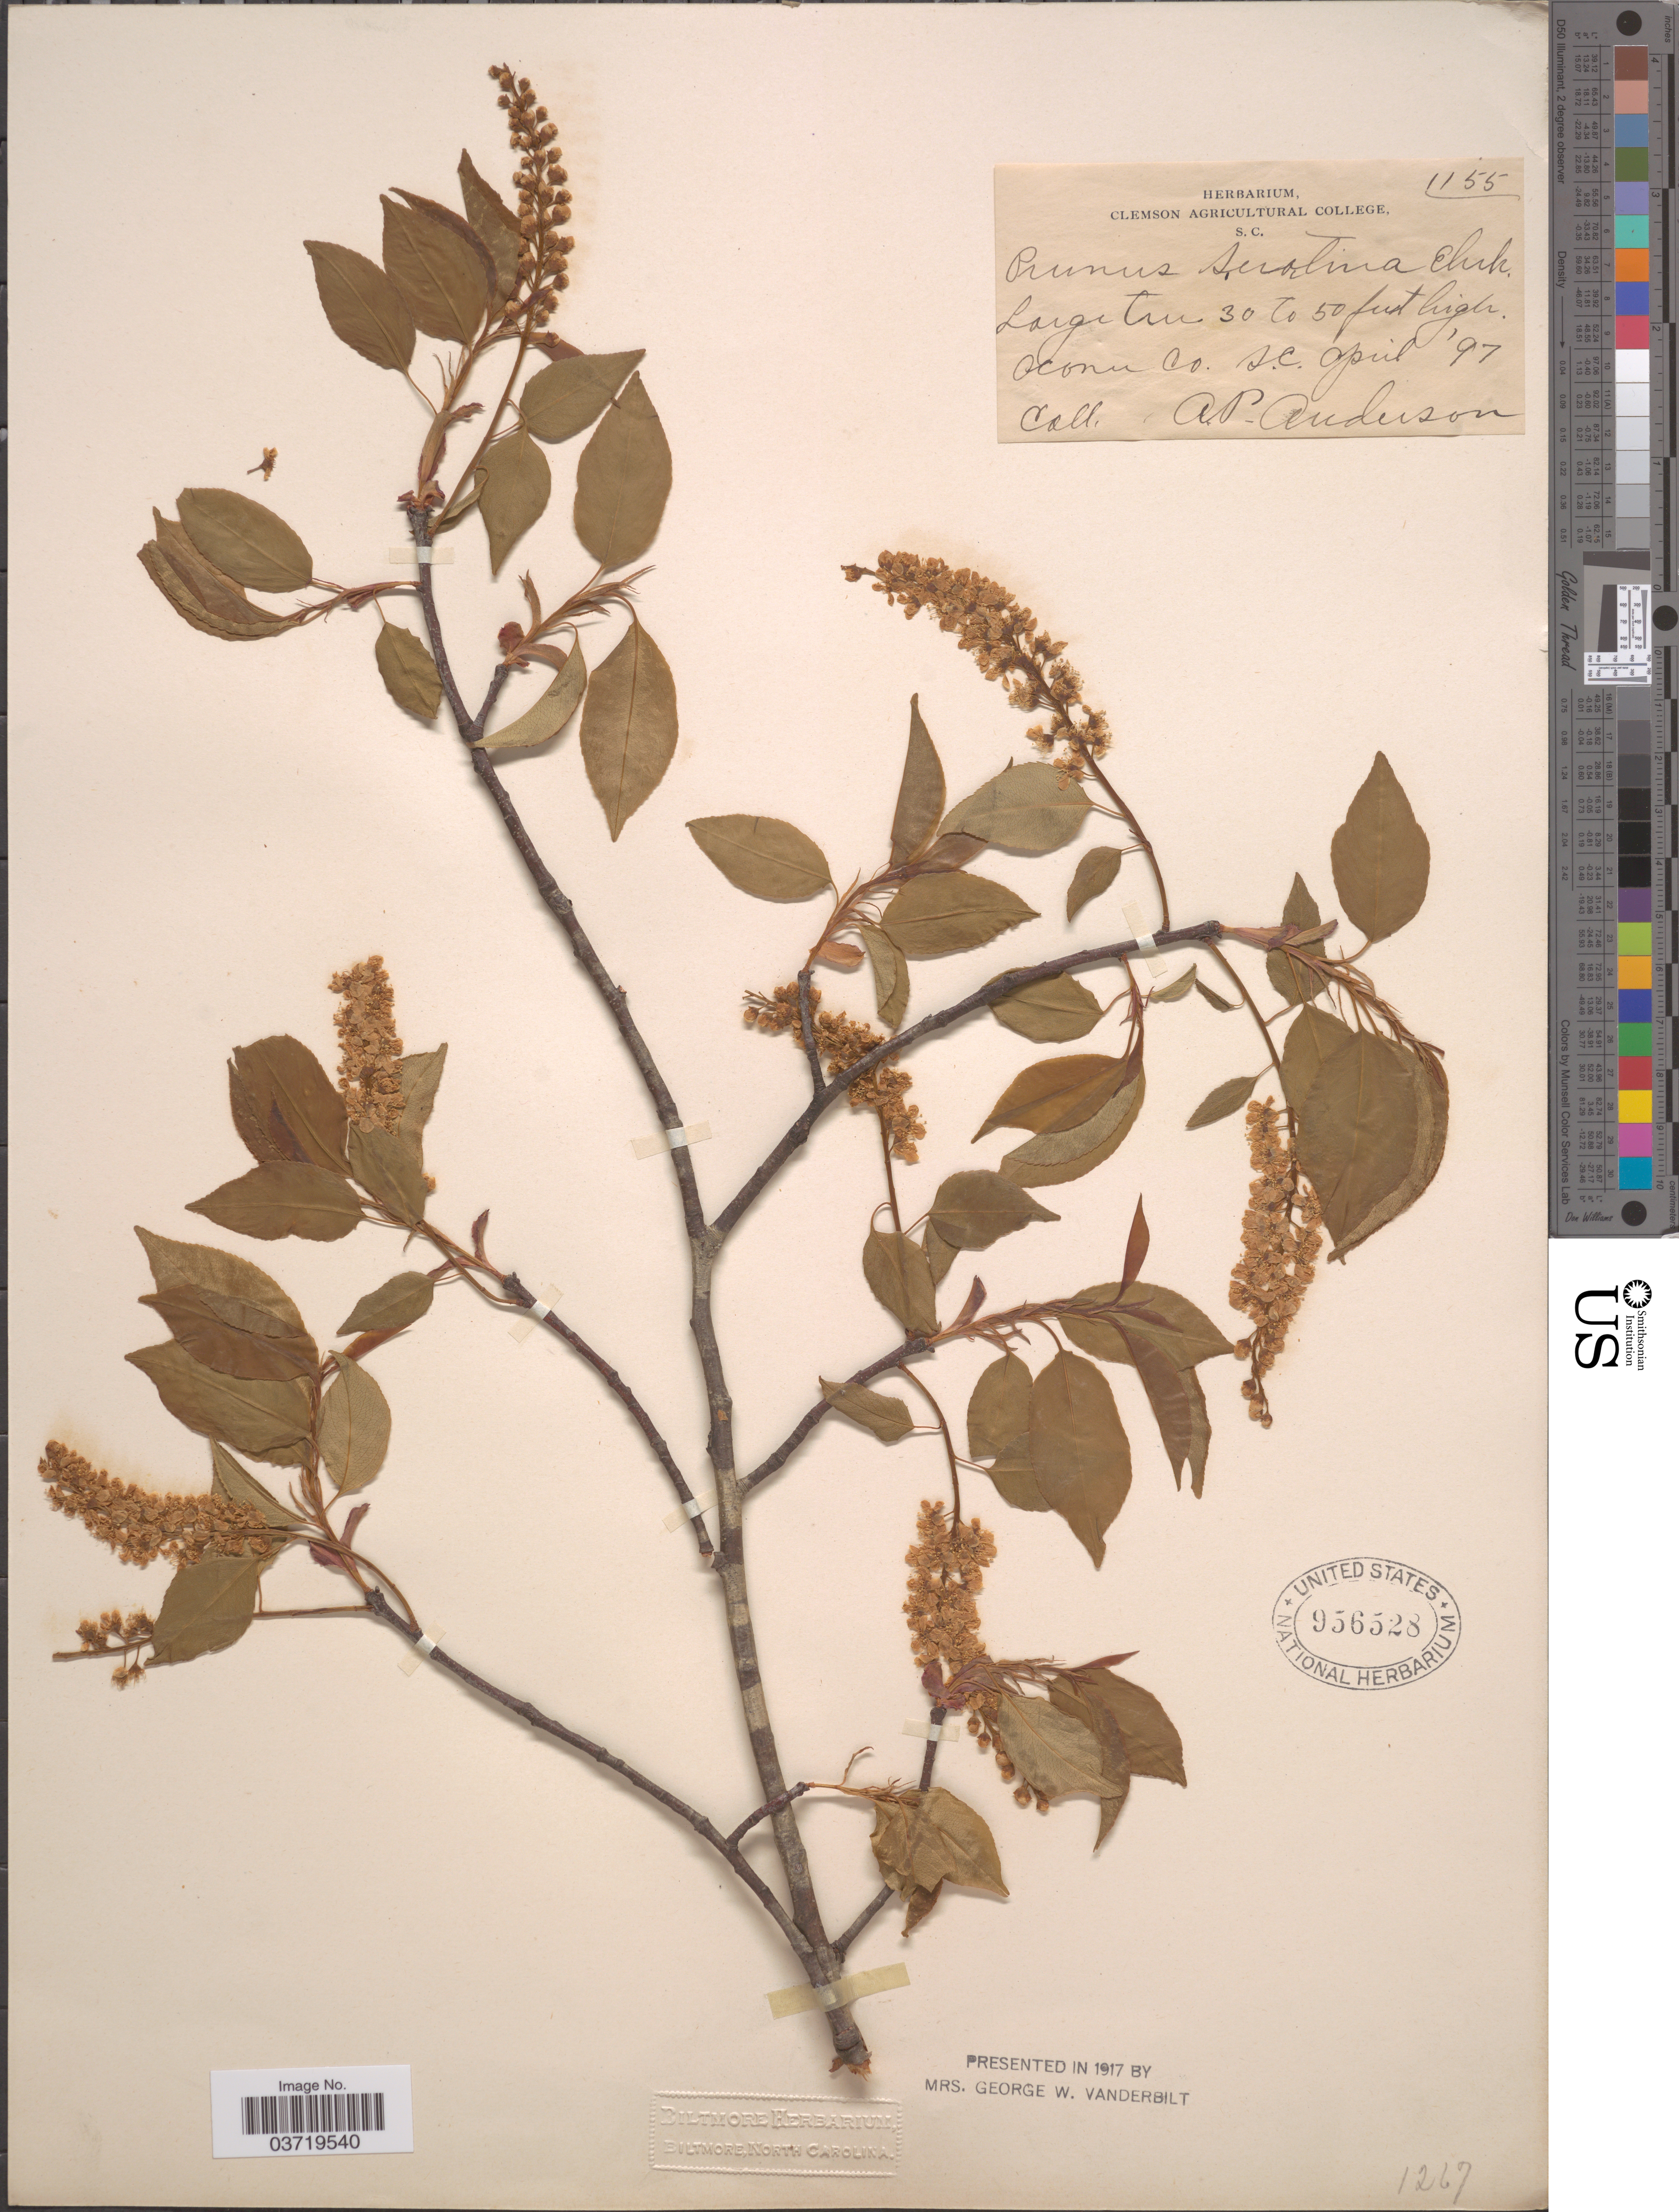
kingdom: Plantae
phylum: Tracheophyta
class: Magnoliopsida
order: Rosales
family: Rosaceae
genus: Prunus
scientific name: Prunus serotina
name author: Ehrh.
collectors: A. P. Anderson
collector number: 1155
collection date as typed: Transcribed d/m/y: /4/97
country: United States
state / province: South Carolina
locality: Oconee Co.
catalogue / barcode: US 956528